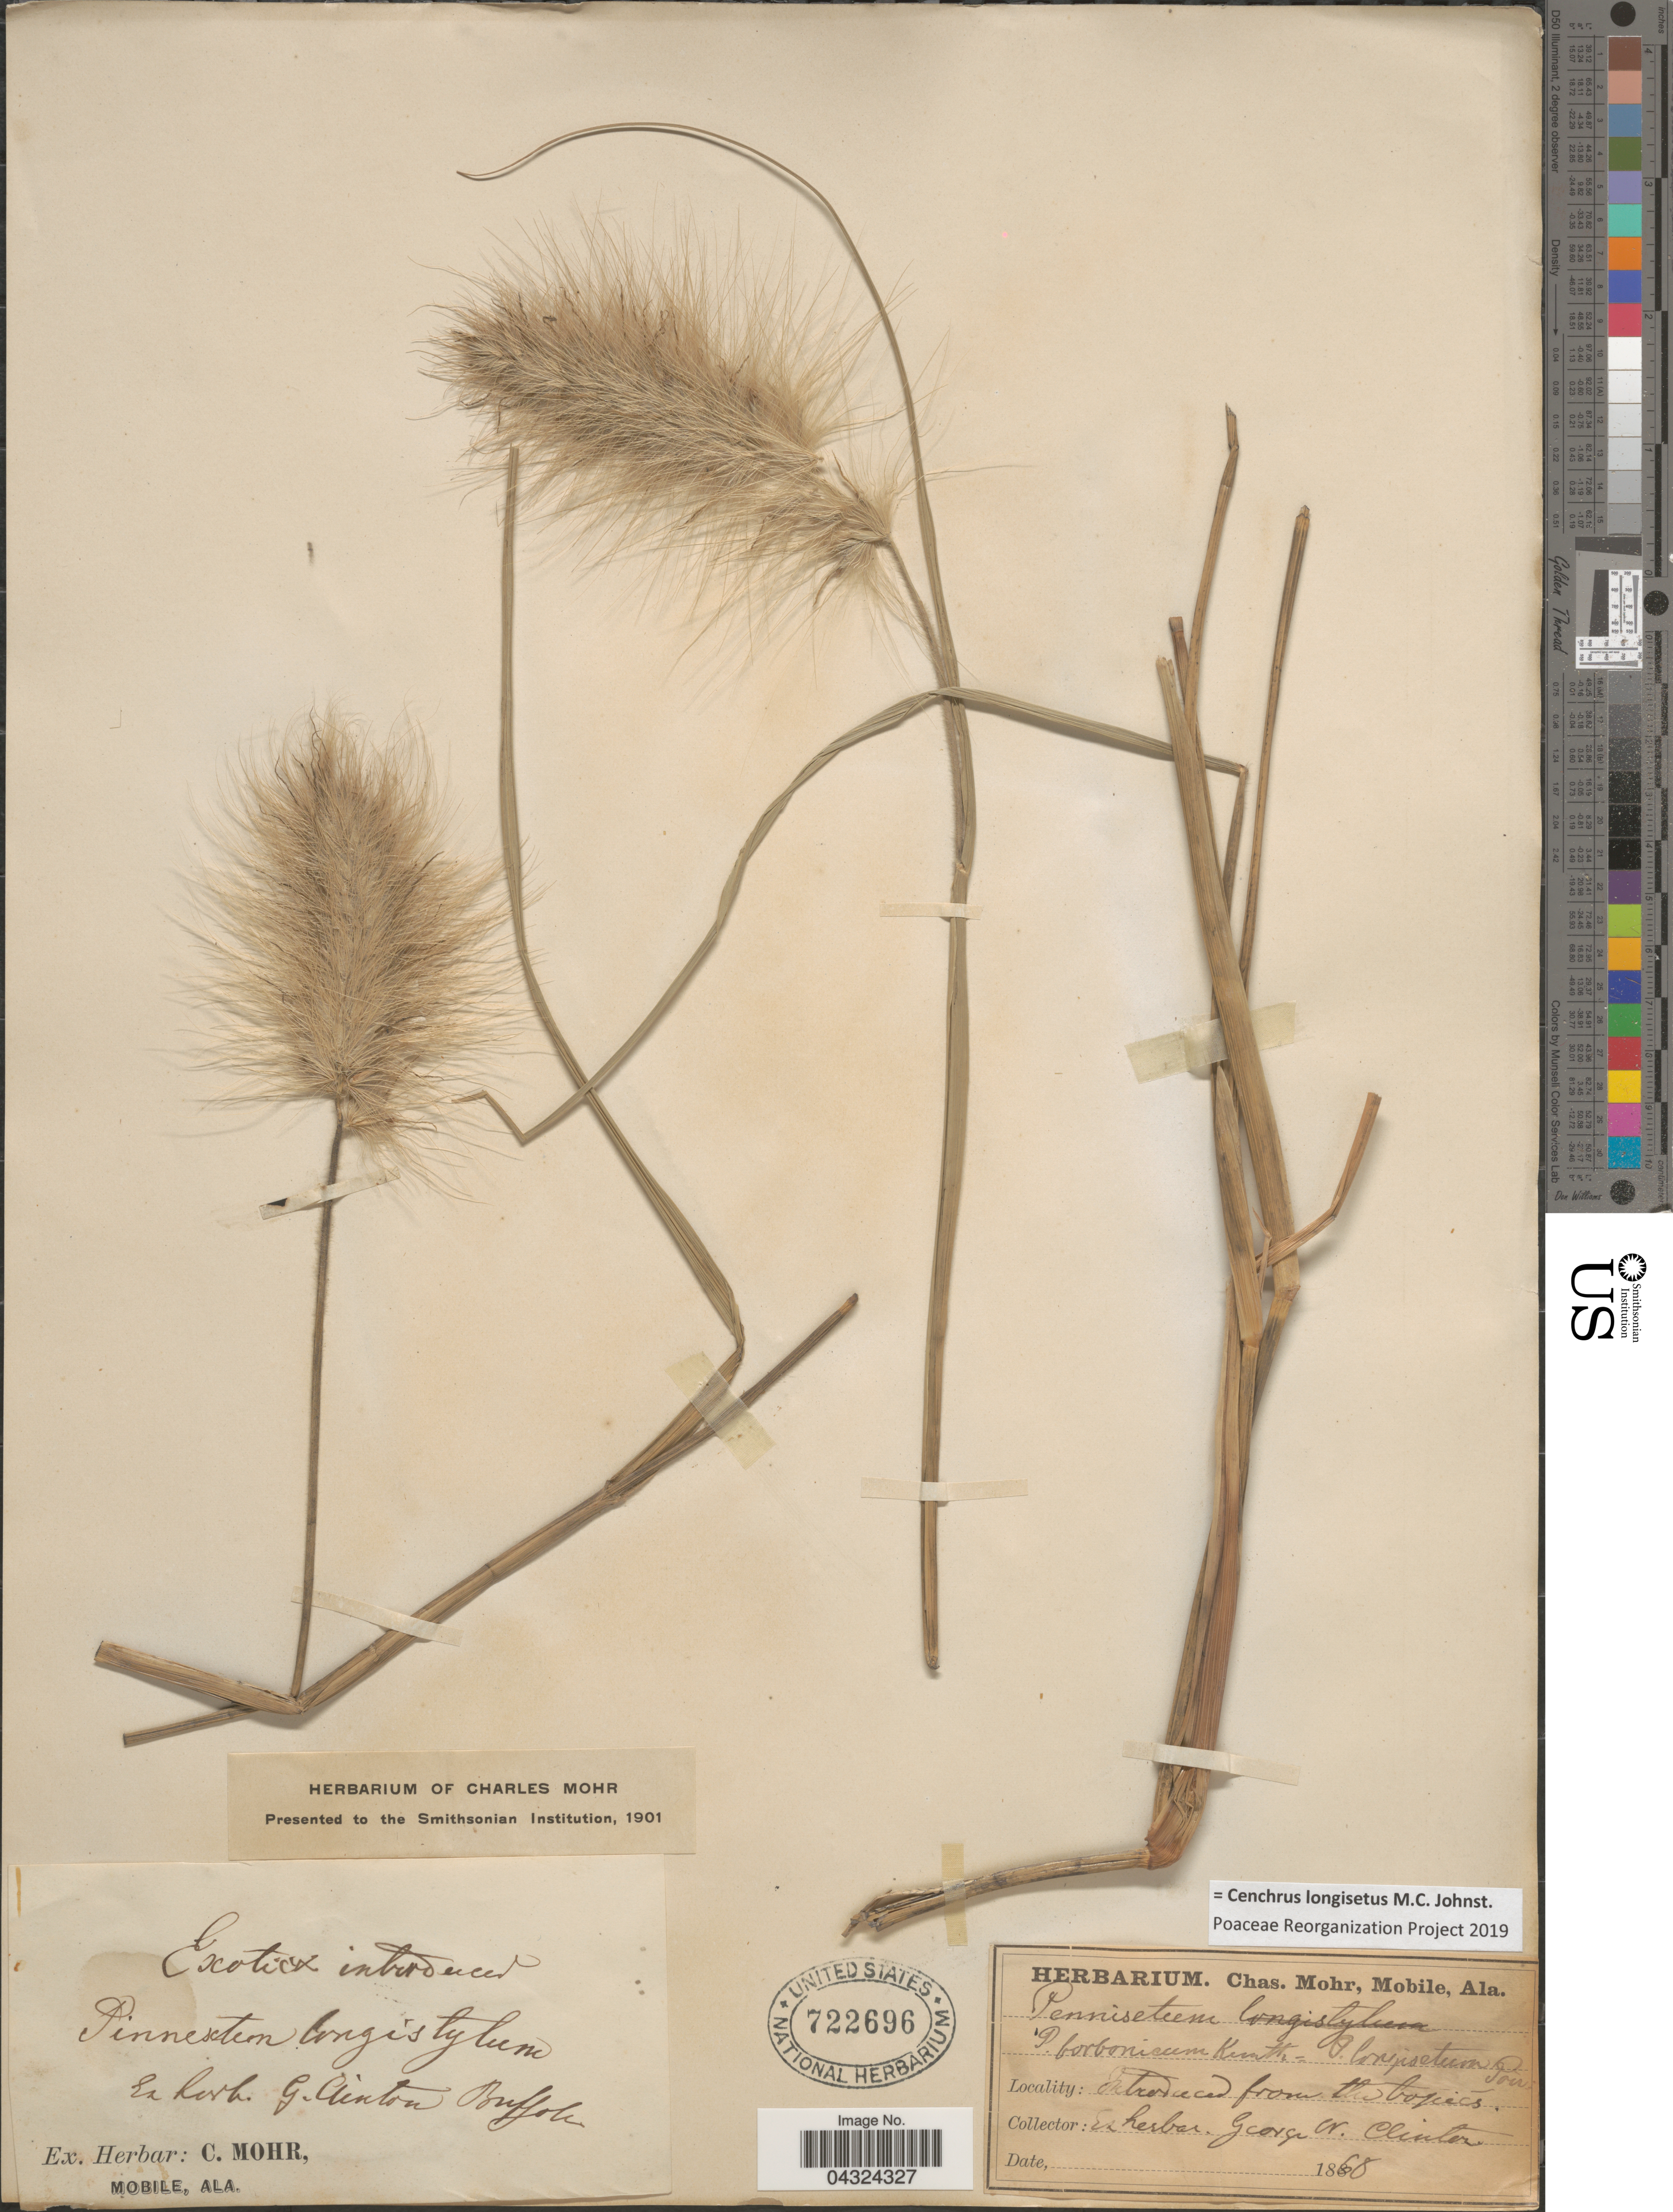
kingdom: Plantae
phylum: Tracheophyta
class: Liliopsida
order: Poales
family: Poaceae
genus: Cenchrus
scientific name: Cenchrus longisetus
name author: M.C. Johnst.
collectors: ex herb. Geo. B. Aiton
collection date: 1868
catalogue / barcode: US 722696